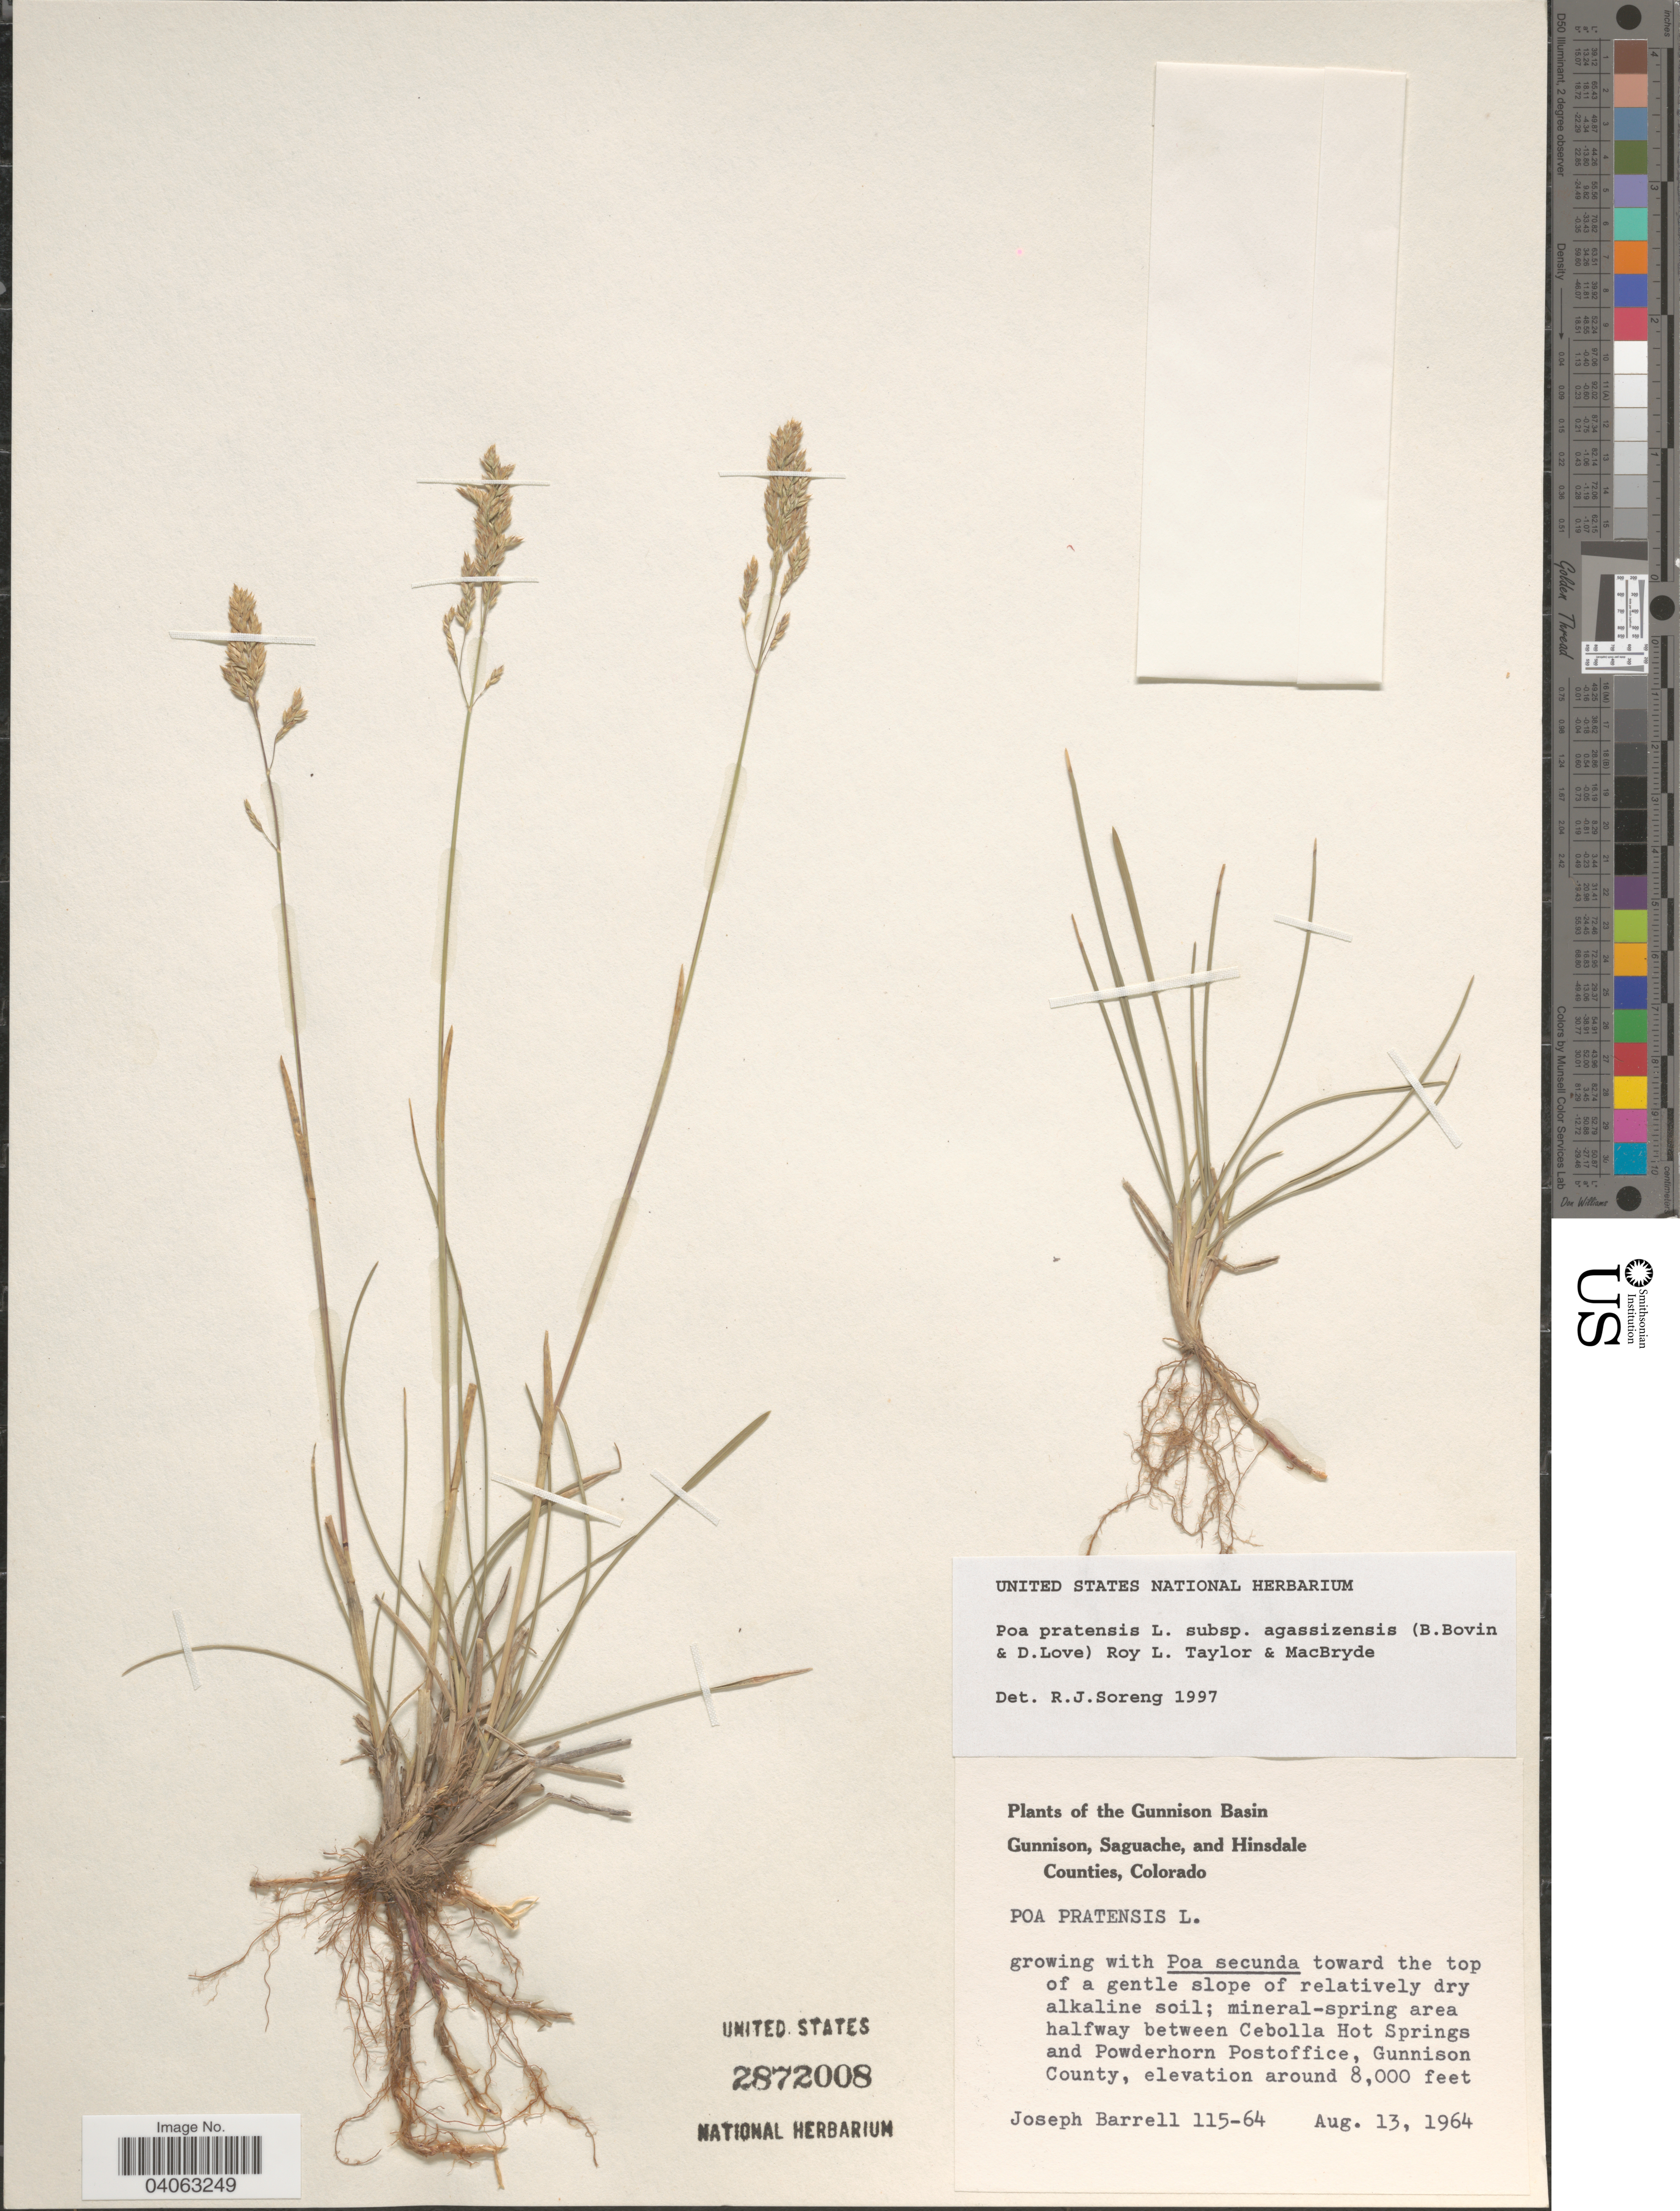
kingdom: Plantae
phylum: Tracheophyta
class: Liliopsida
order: Poales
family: Poaceae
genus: Poa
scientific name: Poa pratensis subsp. agassizensis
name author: (B. Boivin & D. Löve) Roy L. Taylor & MacBryde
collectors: J. Barrell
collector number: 115-64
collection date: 1964-08-13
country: United States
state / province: Colorado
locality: Gunnison Basin. Mineral-spring area halfway between Cebolla Hot Springs and Powderhorn Postoffice, Gunnison County.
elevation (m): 2438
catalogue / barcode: US 2872008